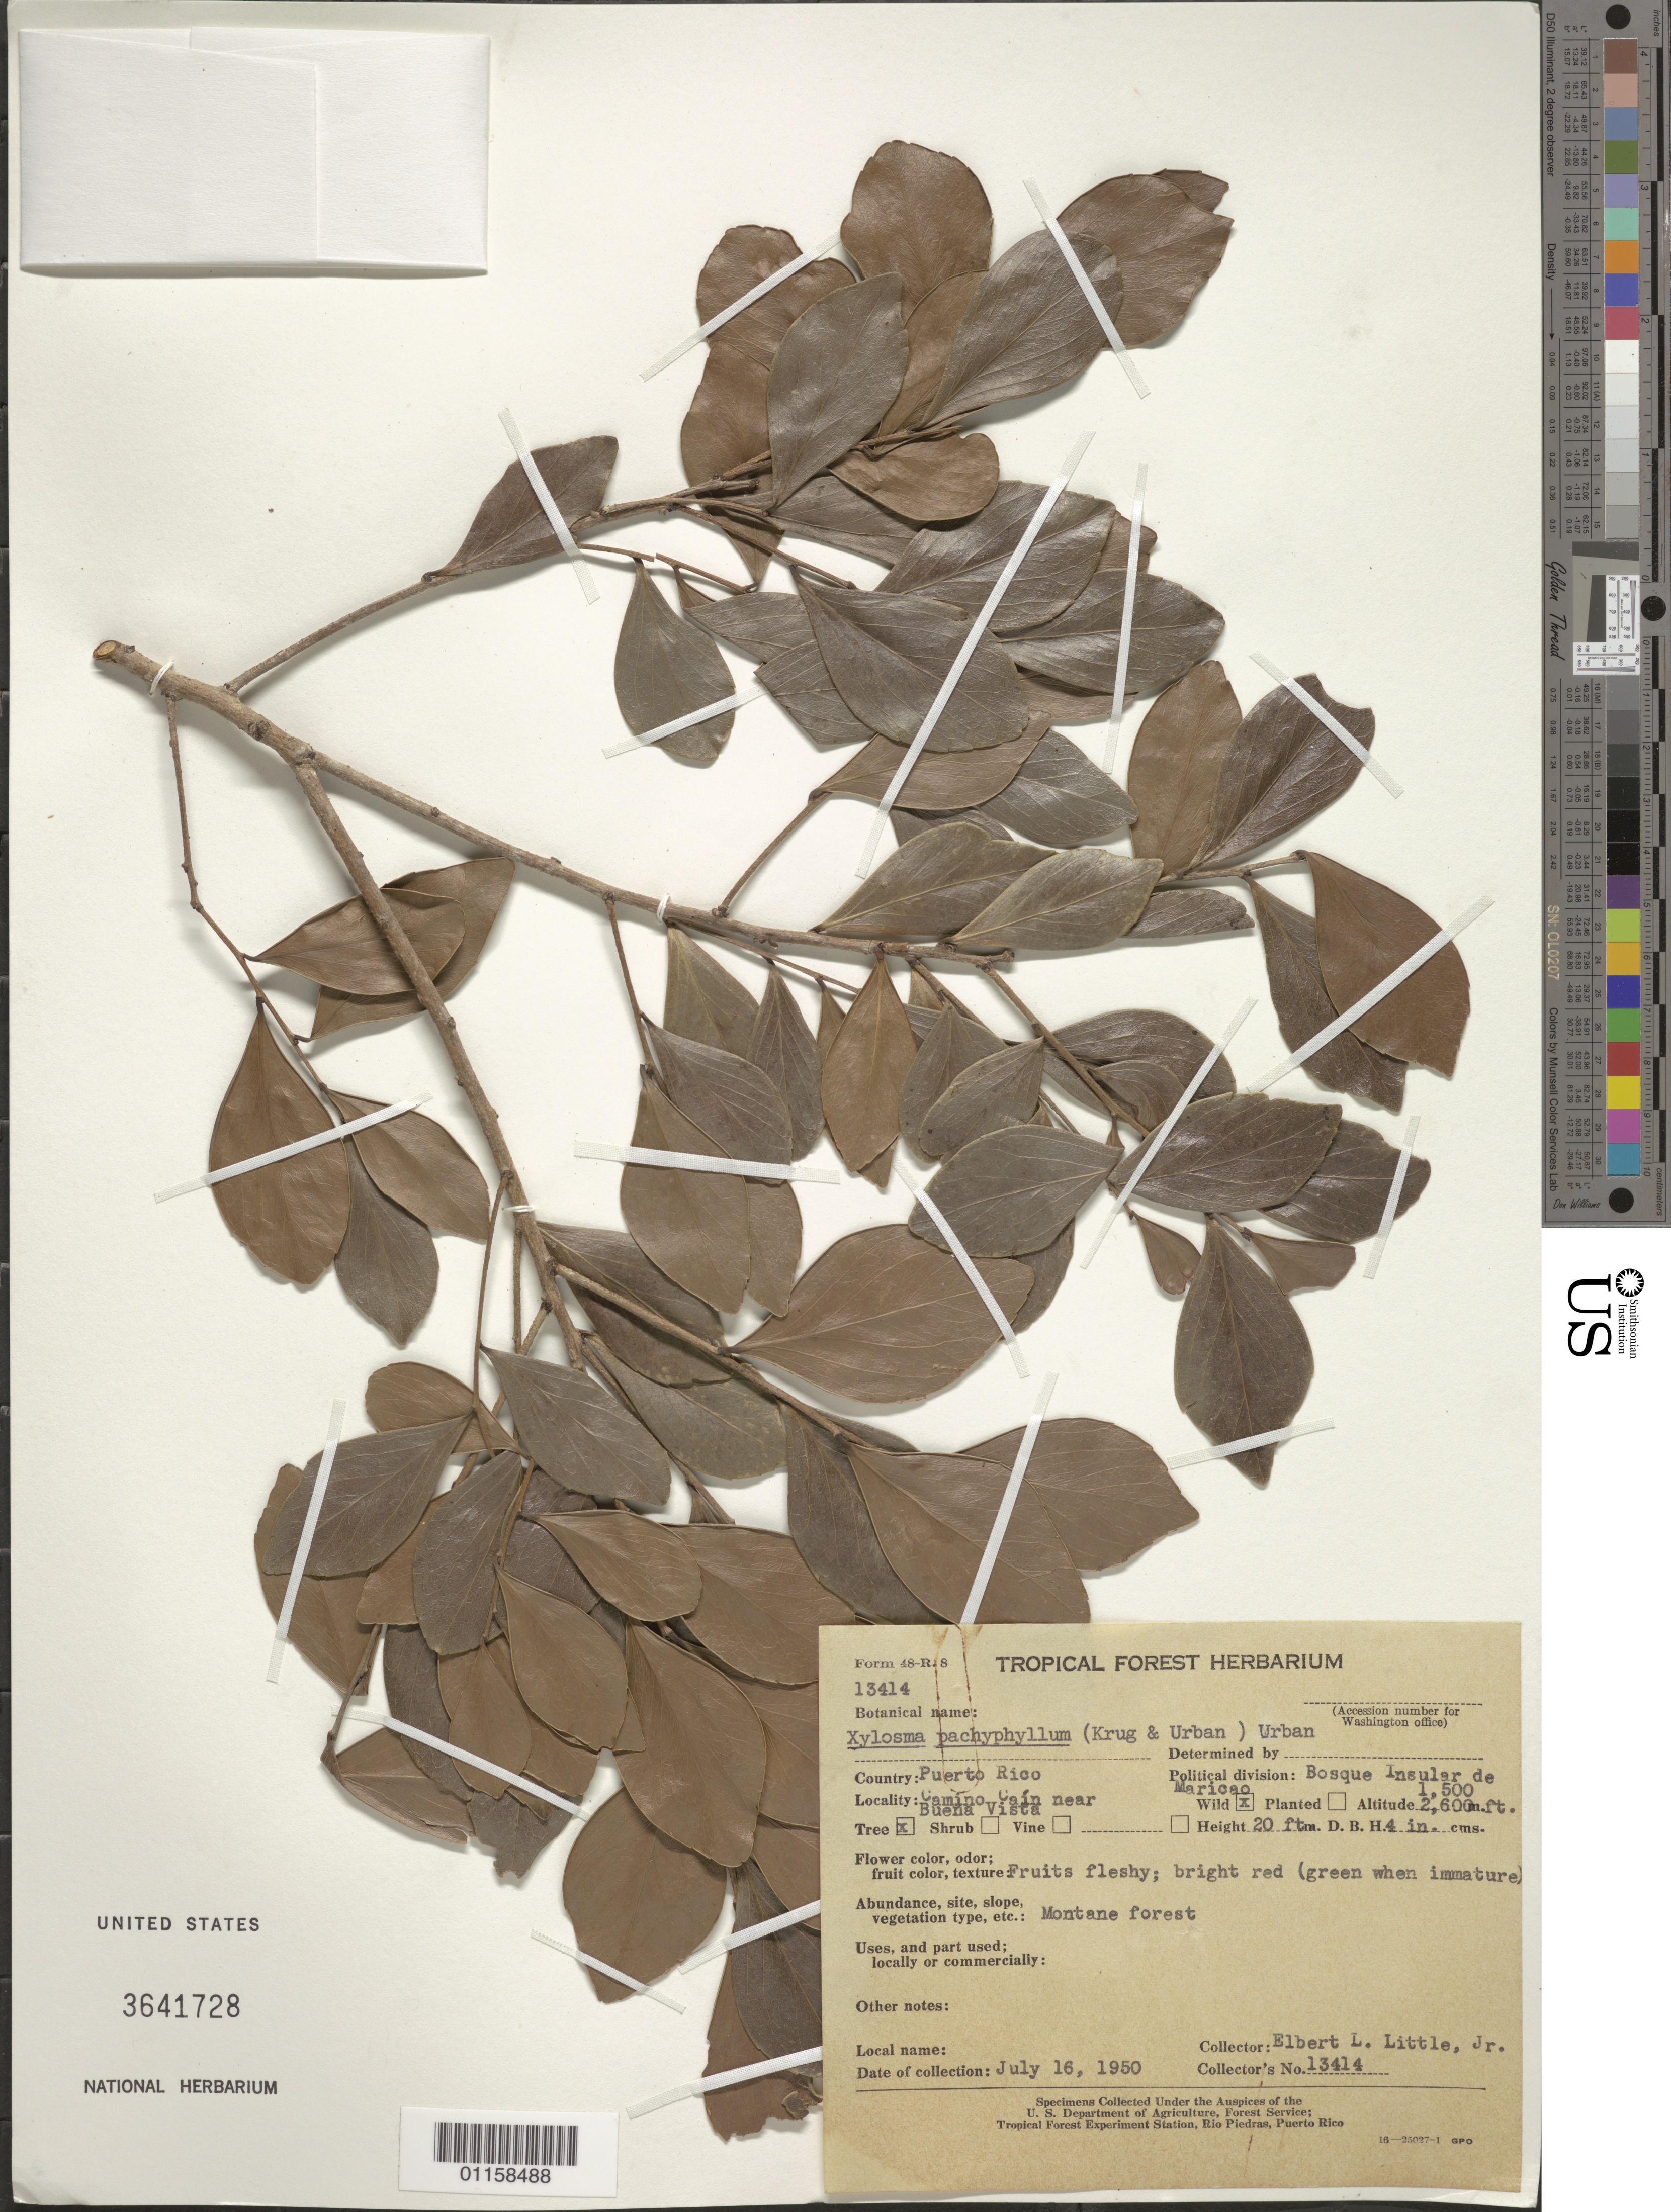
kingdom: Plantae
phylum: Tracheophyta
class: Magnoliopsida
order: Malpighiales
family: Salicaceae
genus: Xylosma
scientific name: Xylosma pachyphylla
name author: (Krug & Urb.) Urb.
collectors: E. L. Little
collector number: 13414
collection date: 1950-07-16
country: Puerto Rico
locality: Bosque Insular de Maricao; Camino Caín, near Buena Vista.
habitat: Montane forest.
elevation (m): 457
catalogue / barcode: US 3641728